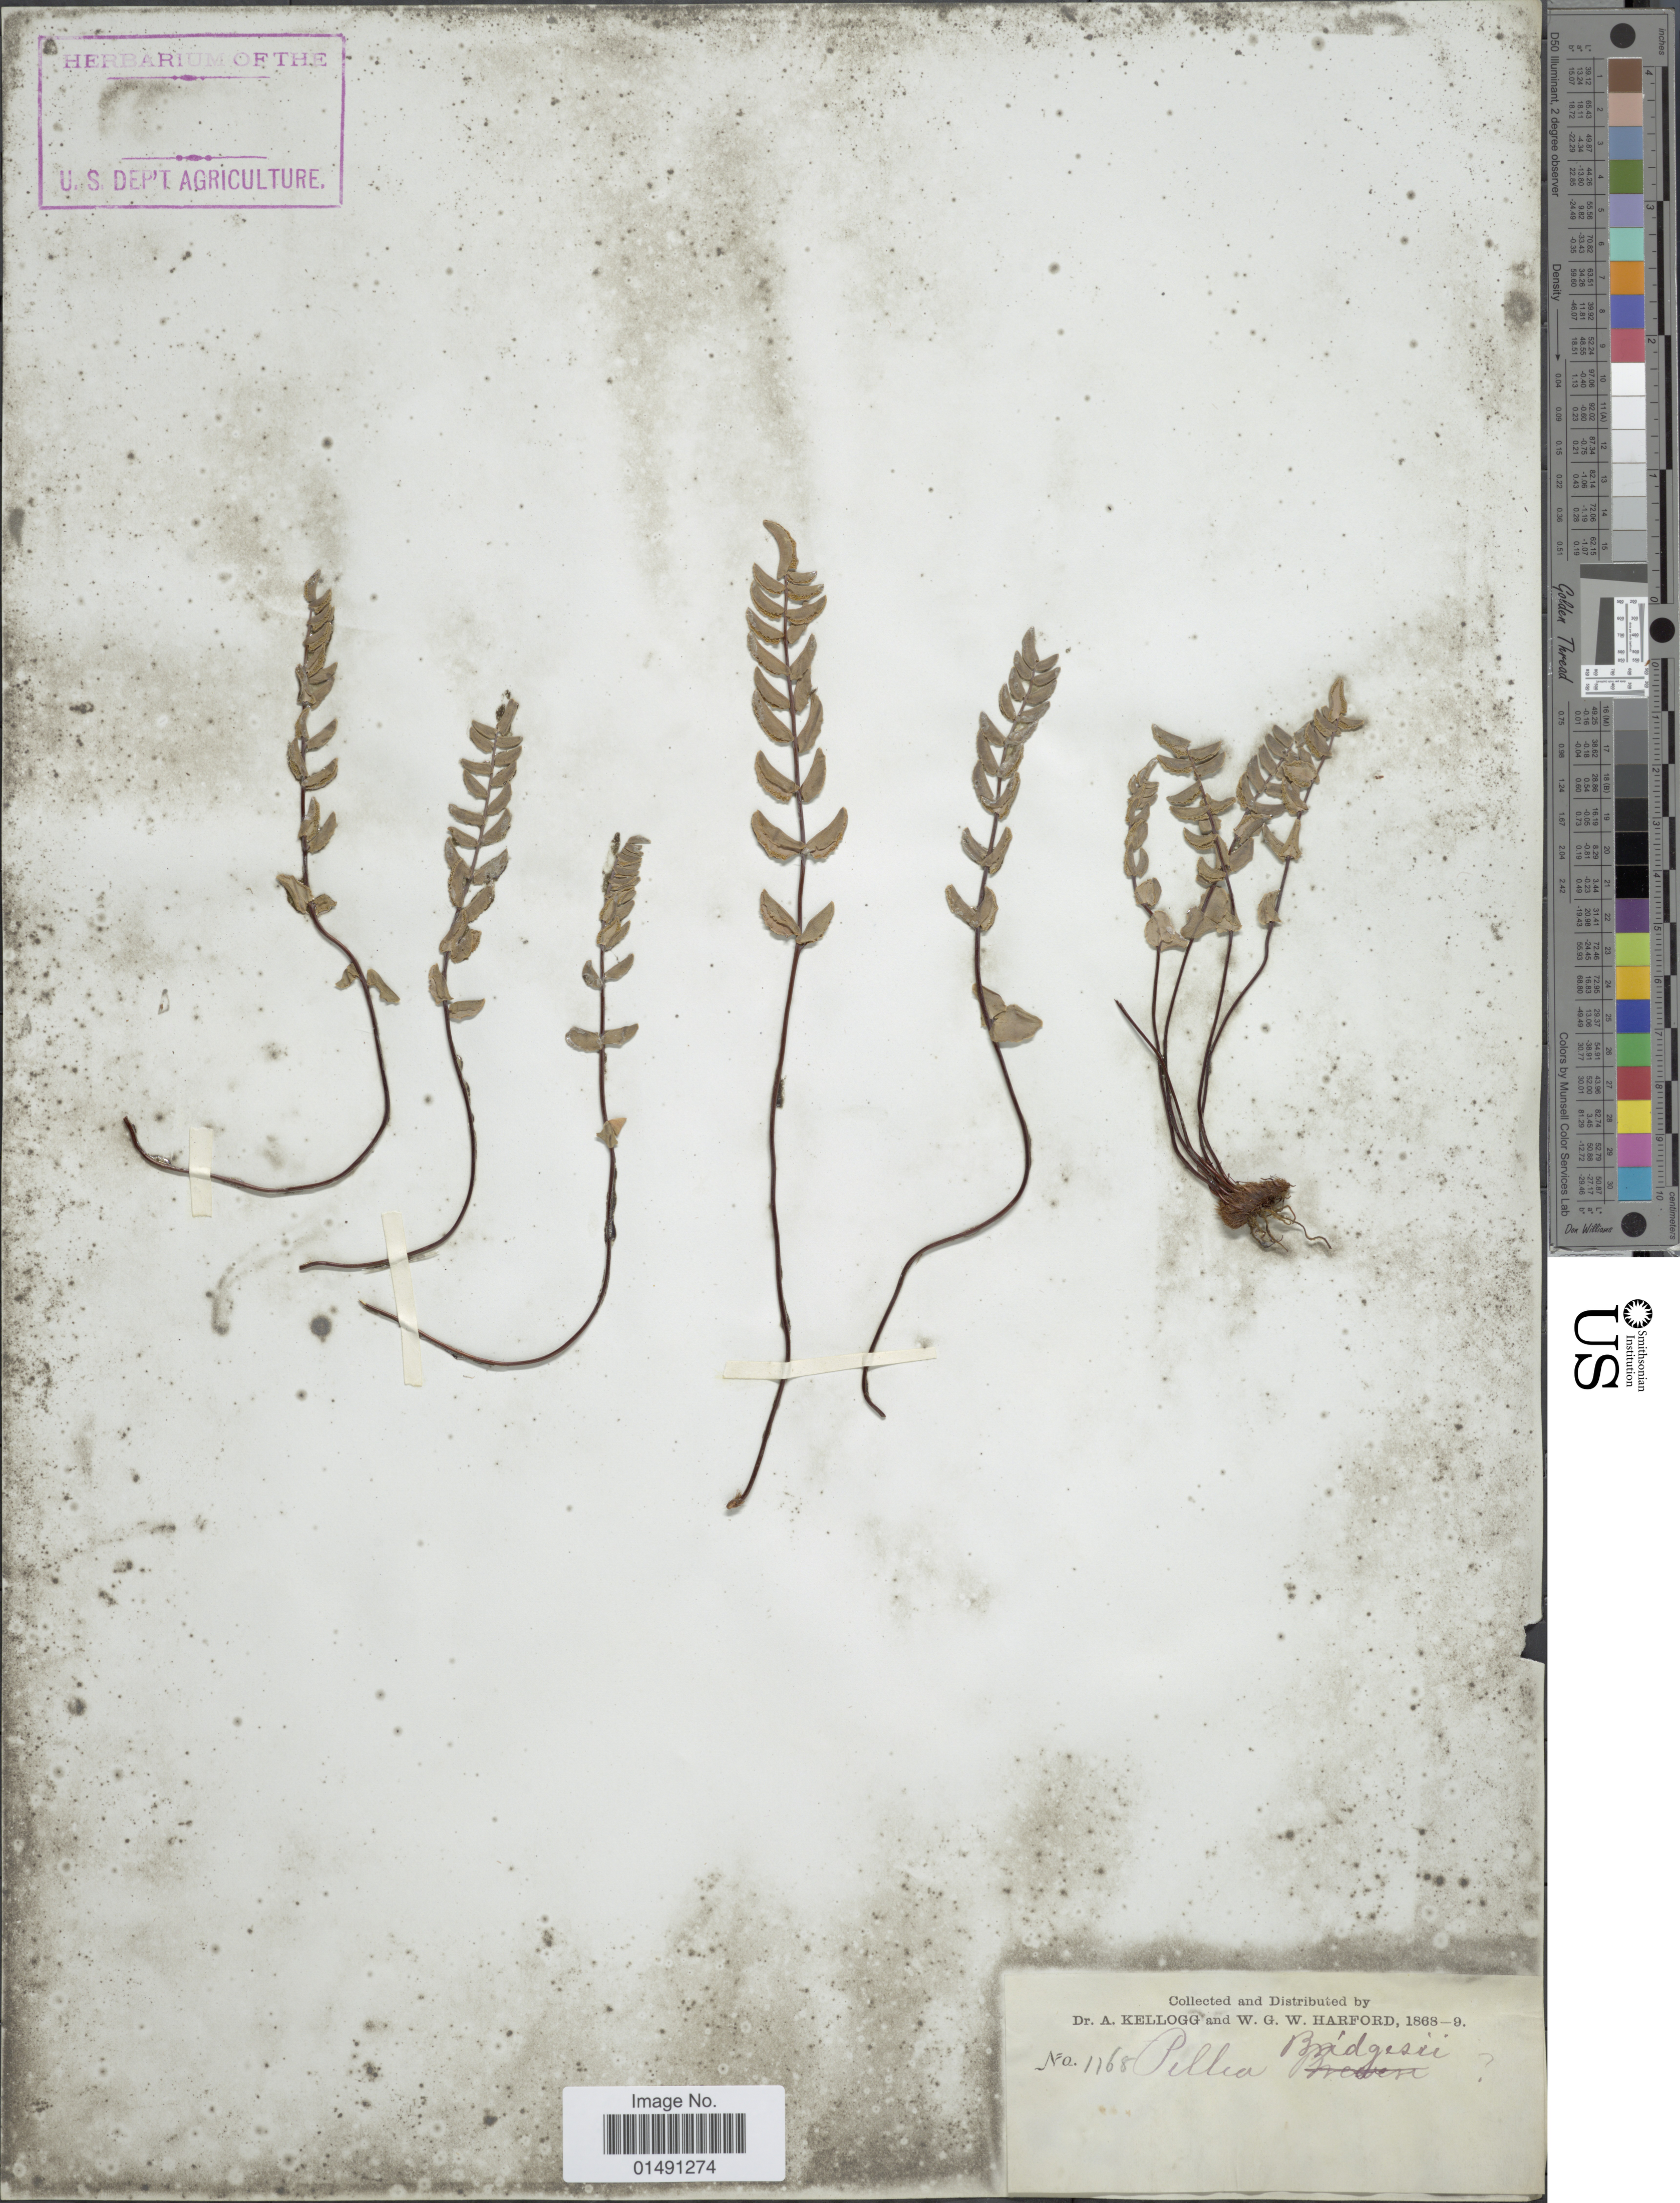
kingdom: Plantae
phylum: Tracheophyta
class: Polypodiopsida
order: Polypodiales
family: Pteridaceae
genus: Pellaea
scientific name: Pellaea bridgesii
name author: Hook.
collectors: A. Kellogg & W. G. W. Harford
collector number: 1168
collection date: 1868/1889